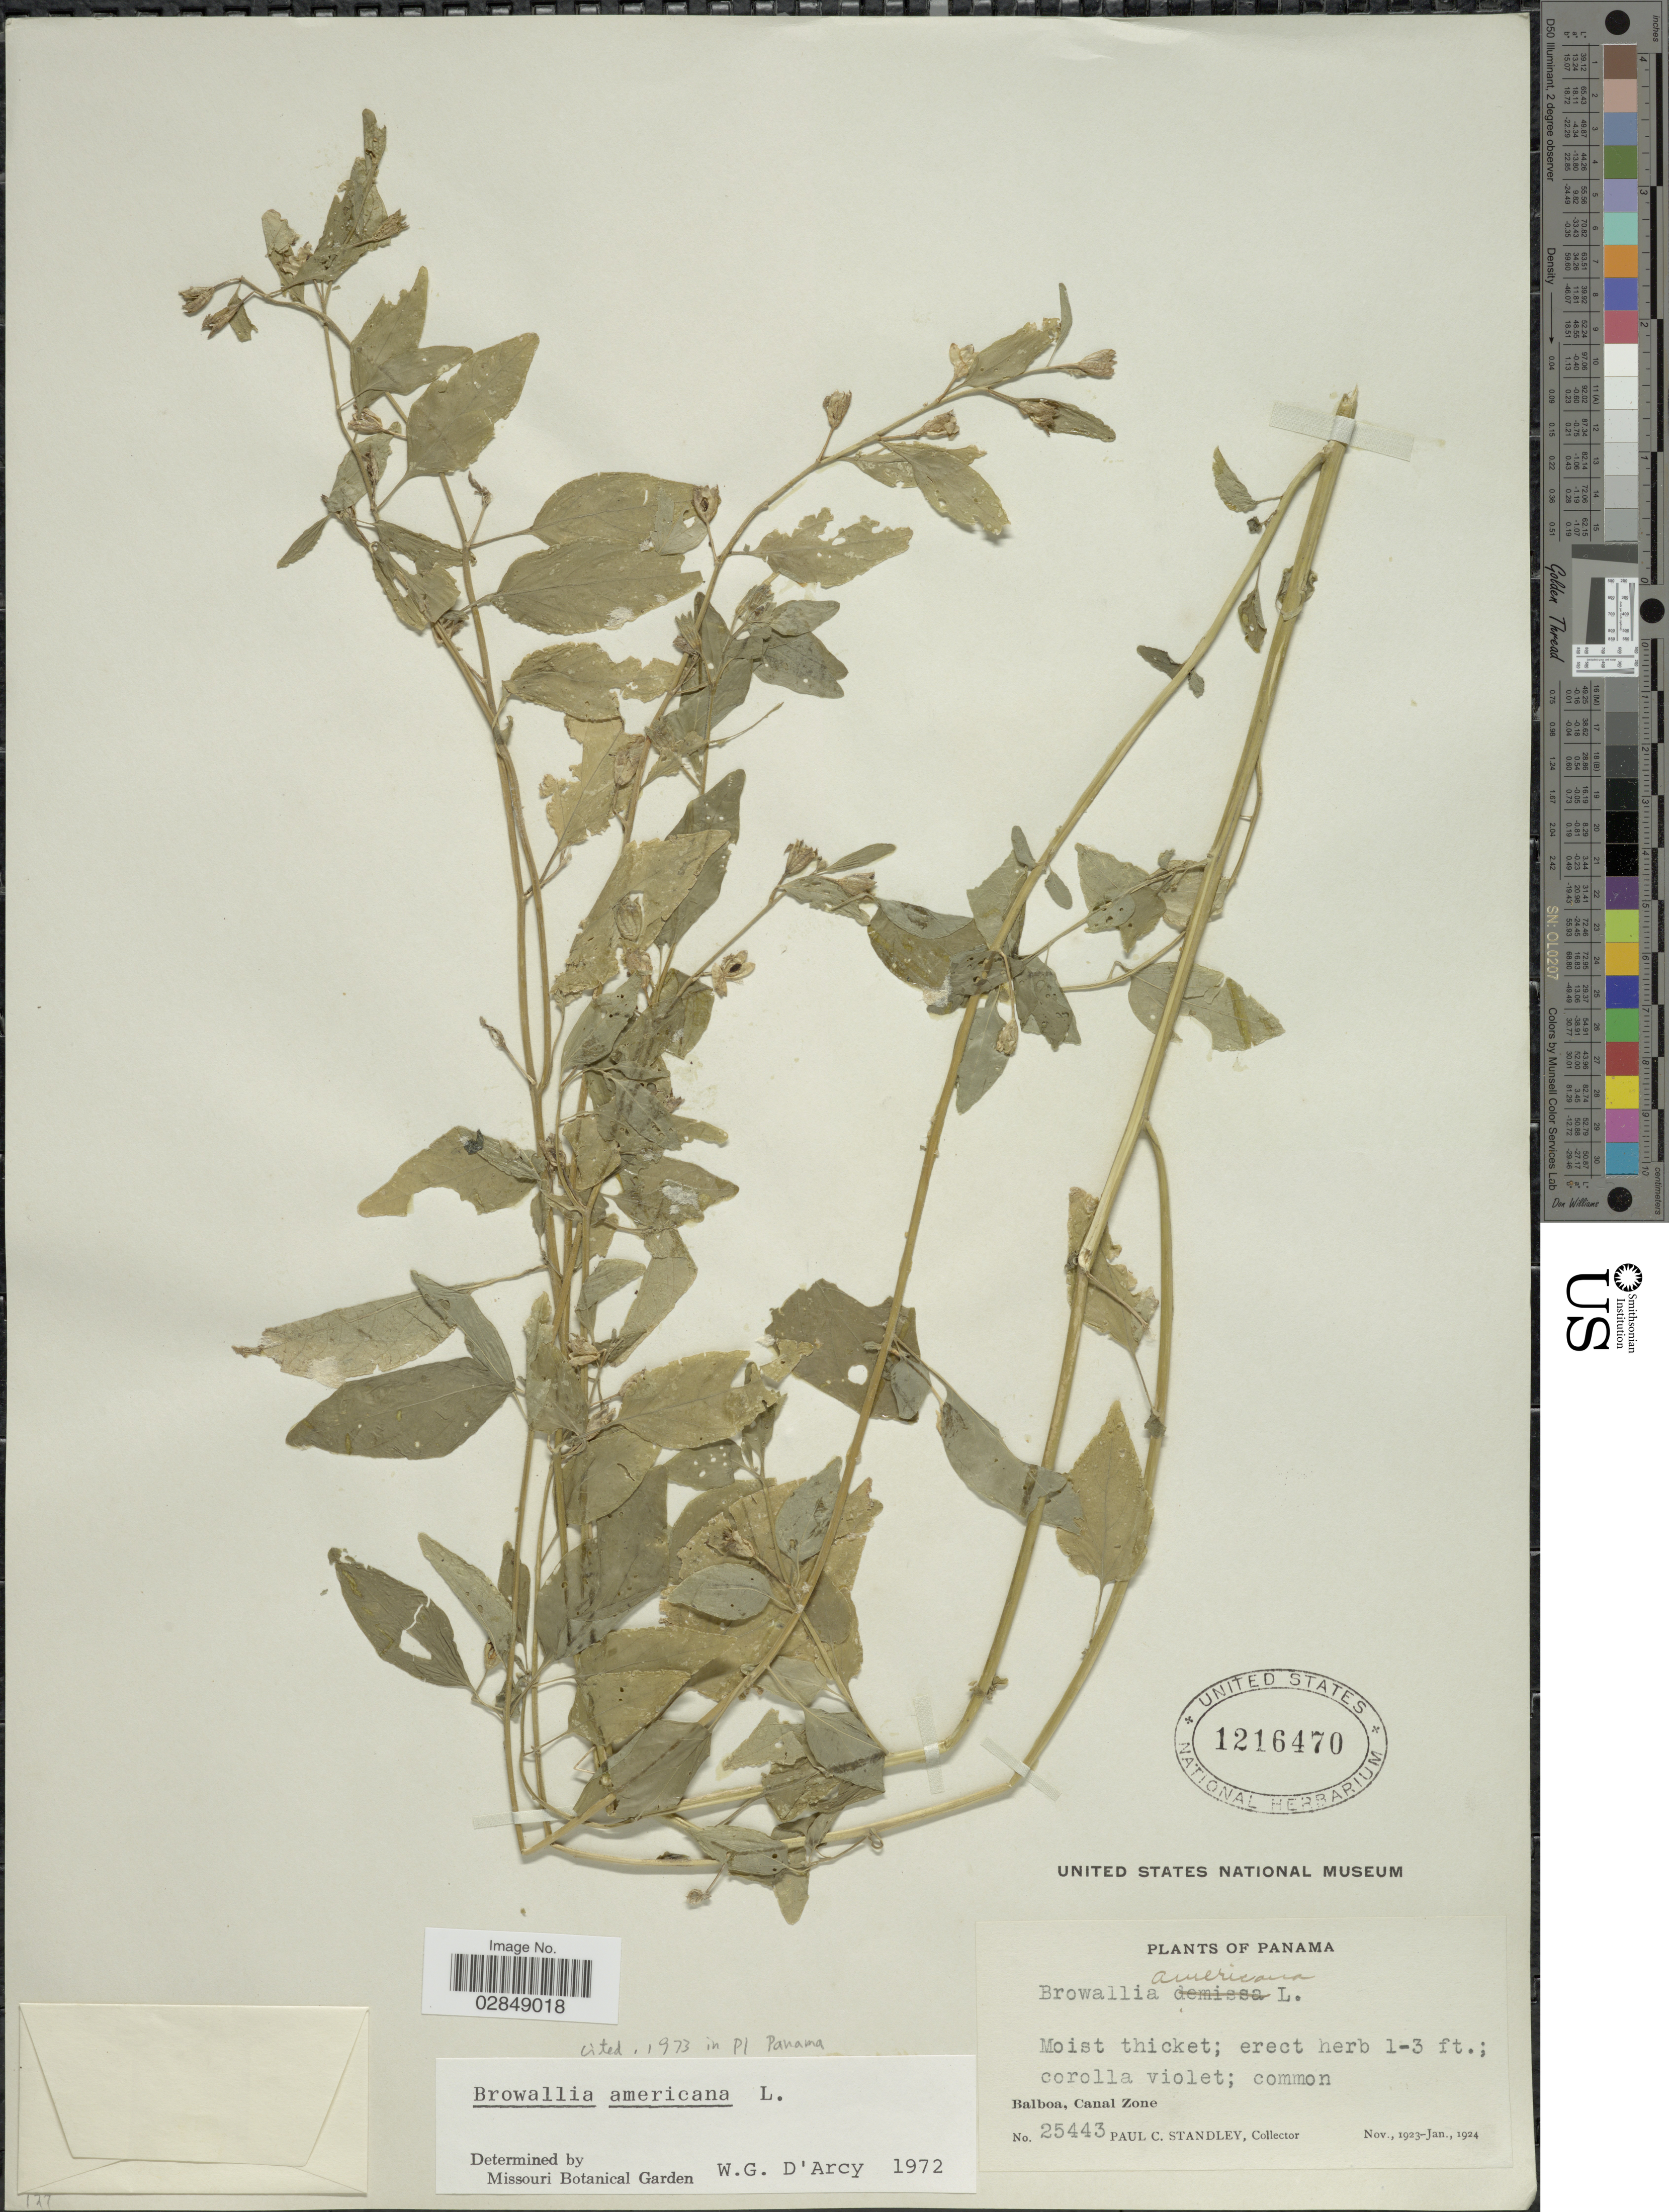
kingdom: Plantae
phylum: Tracheophyta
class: Magnoliopsida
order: Solanales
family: Solanaceae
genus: Browallia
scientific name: Browallia americana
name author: L.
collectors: P. C. Standley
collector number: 25443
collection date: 1923-11/1924-01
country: Panama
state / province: Colón / Panamá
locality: Balboa, Canal Zone.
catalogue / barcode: US 1216470